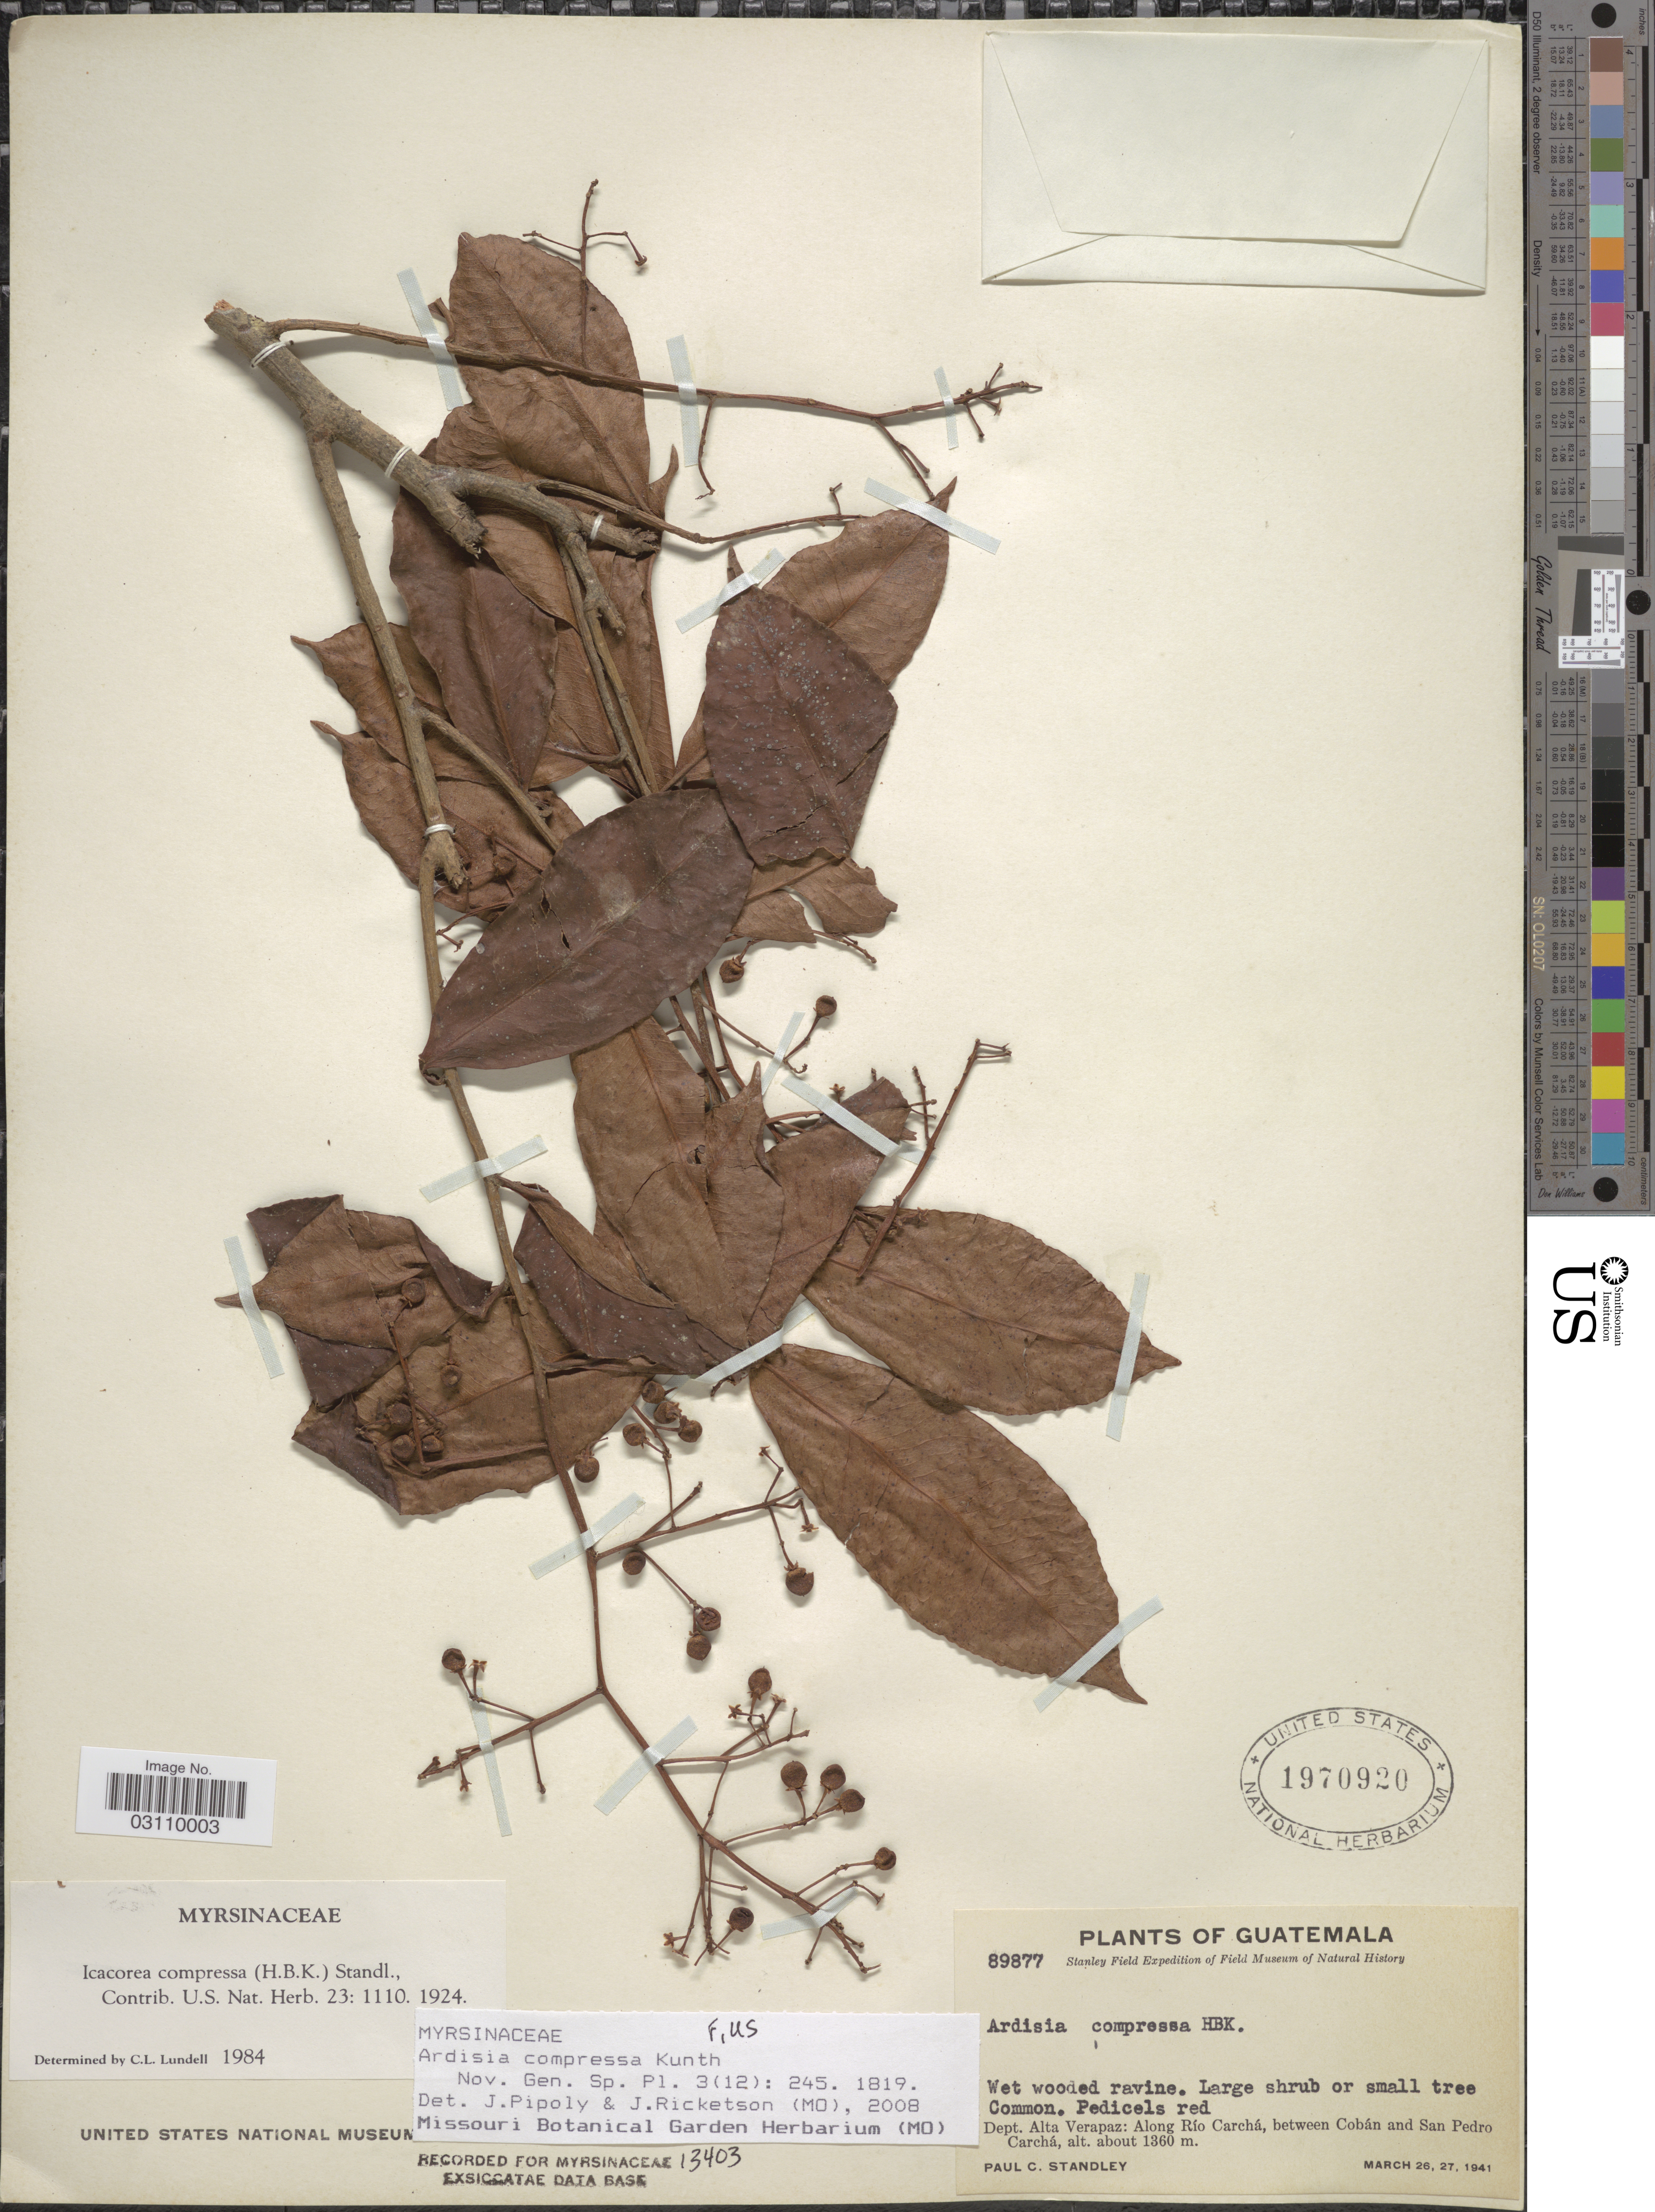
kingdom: Plantae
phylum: Tracheophyta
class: Magnoliopsida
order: Ericales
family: Primulaceae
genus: Ardisia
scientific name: Ardisia compressa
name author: Kunth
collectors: P. C. Standley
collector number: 89877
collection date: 1941-03-26/1941-03-27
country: Guatemala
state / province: Alta Verapaz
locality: Dept. Alta Verapaz: Along Río Carchá, between Cobán and San Pedro Carchá.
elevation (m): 1360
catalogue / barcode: US 1970920